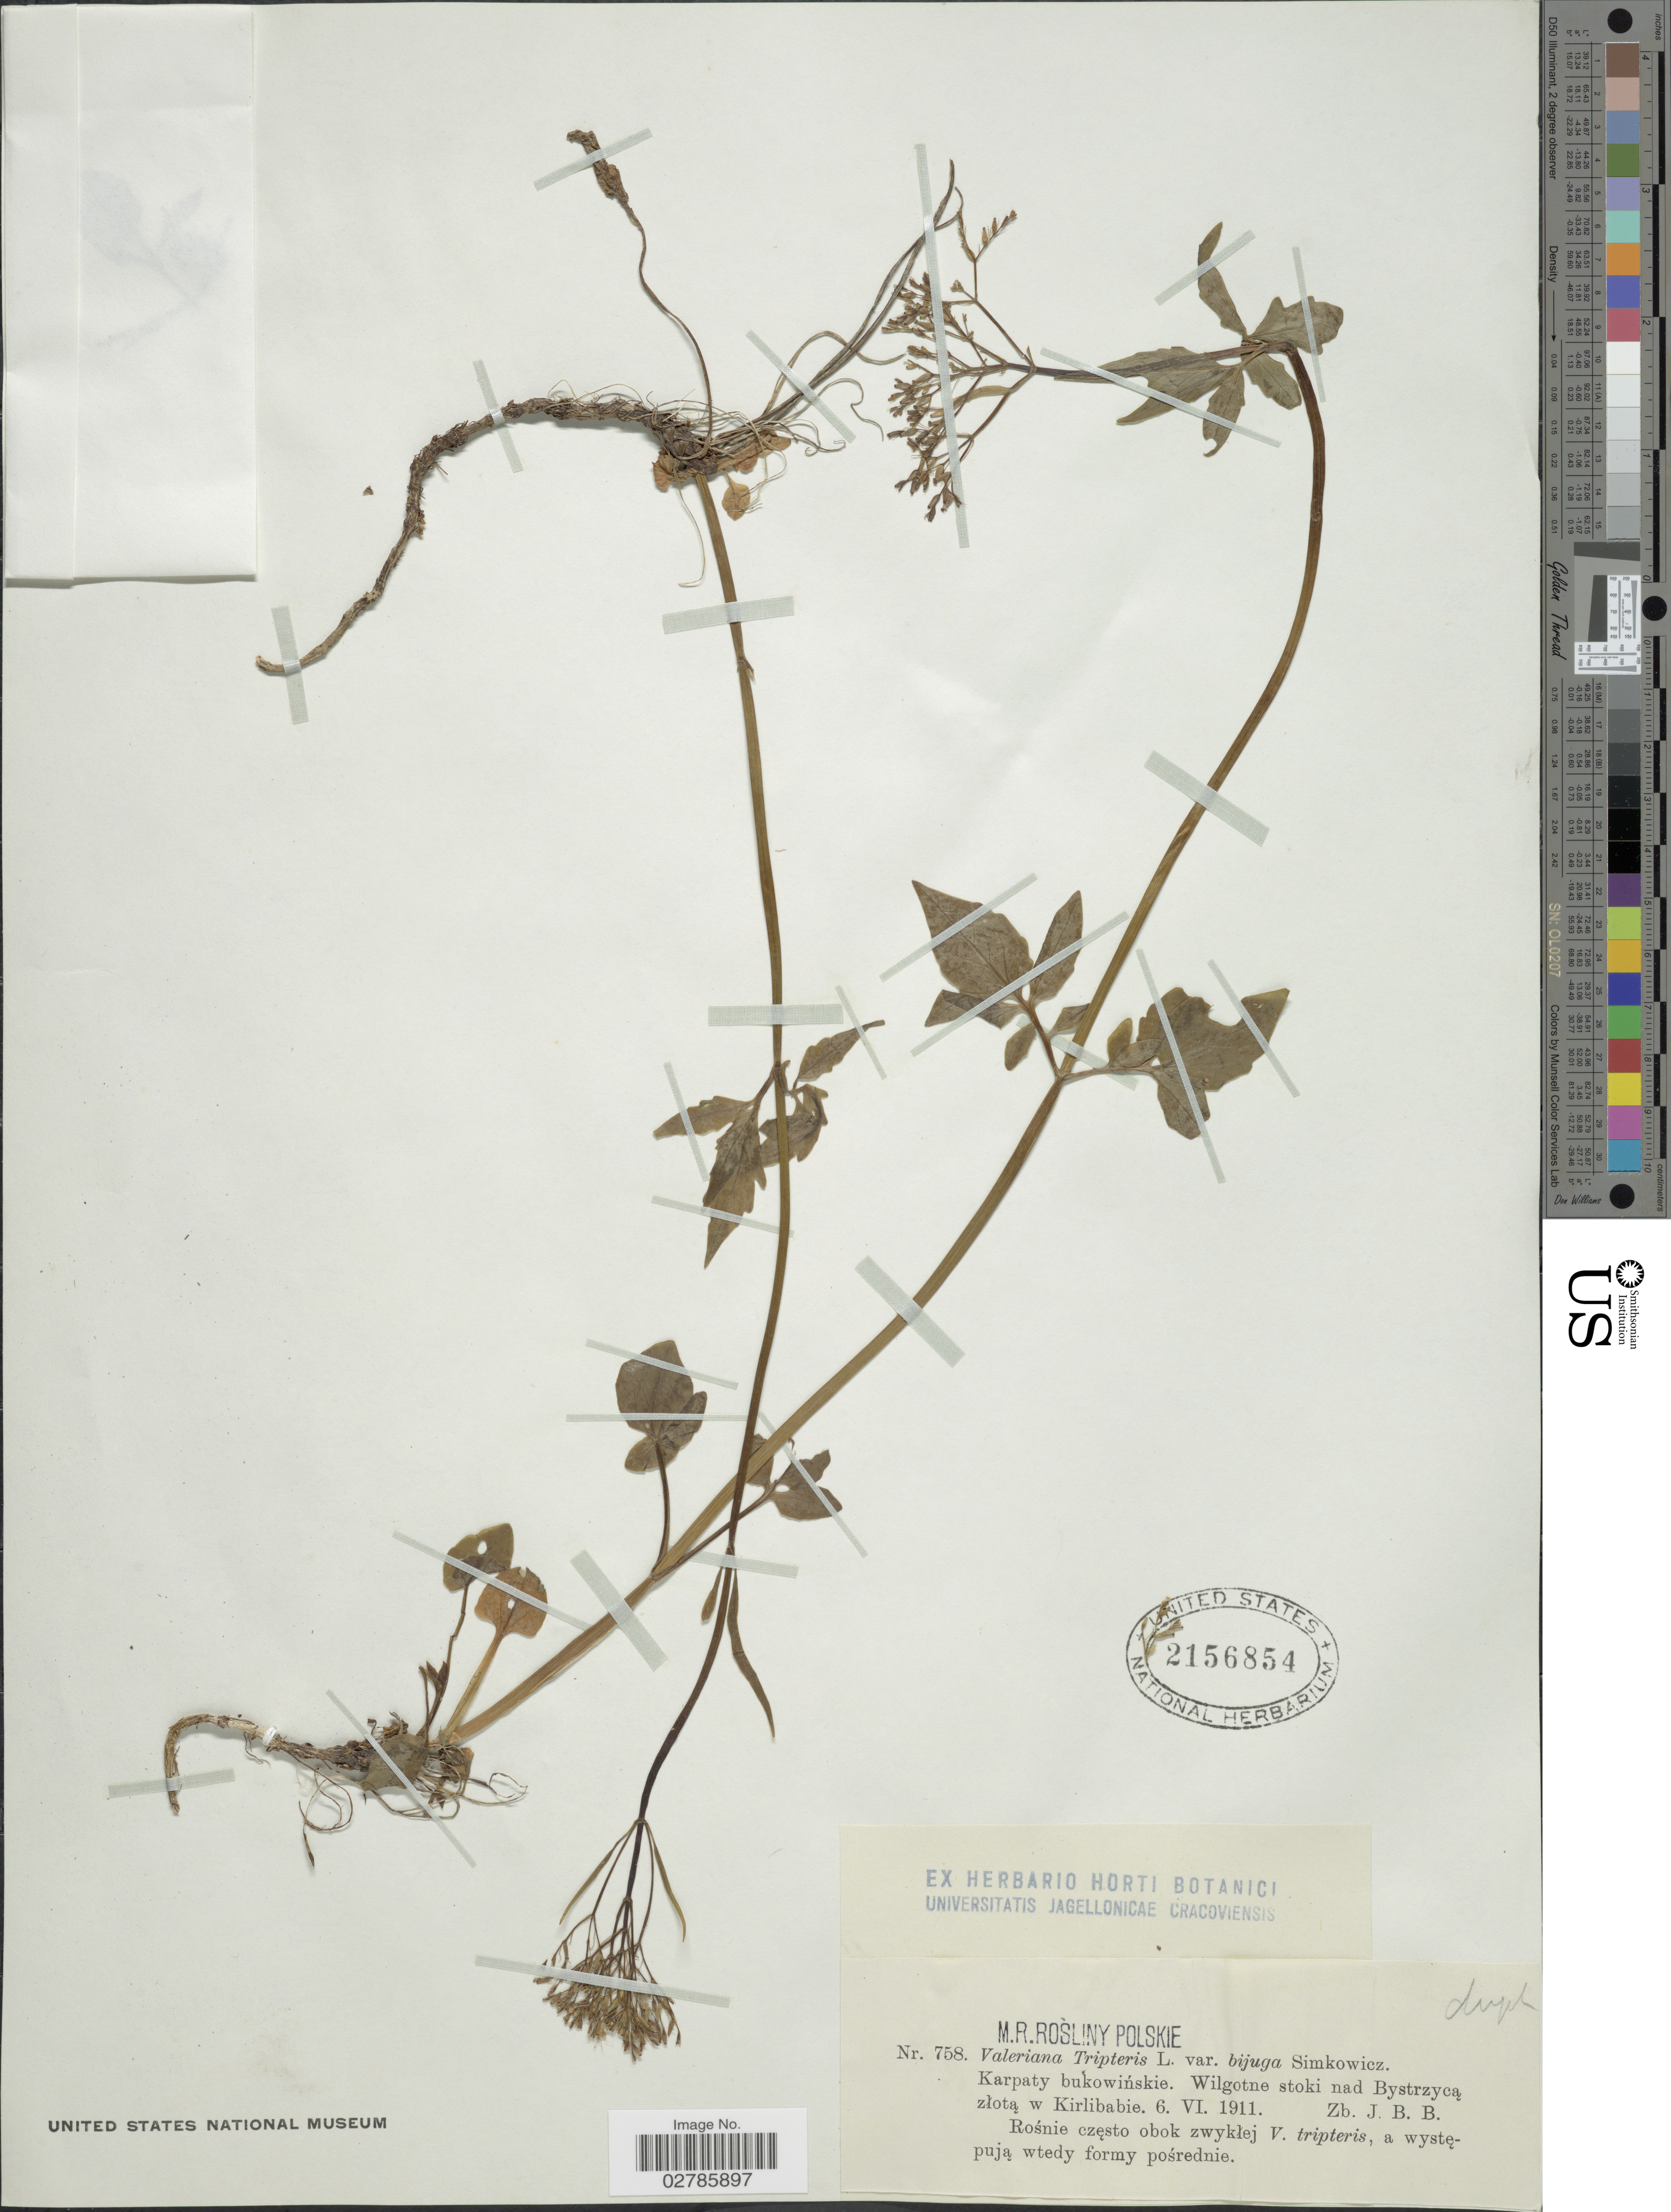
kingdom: Plantae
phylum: Tracheophyta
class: Magnoliopsida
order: Dipsacales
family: Caprifoliaceae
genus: Valeriana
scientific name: Valeriana tripteris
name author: L.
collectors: M. Rosliny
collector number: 758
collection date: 1911-06-06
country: Romania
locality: Karpaty bukowinskie. Wilgotne stoki nad Bystrzyca zlota w Kirlibabie.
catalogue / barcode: US 2156854